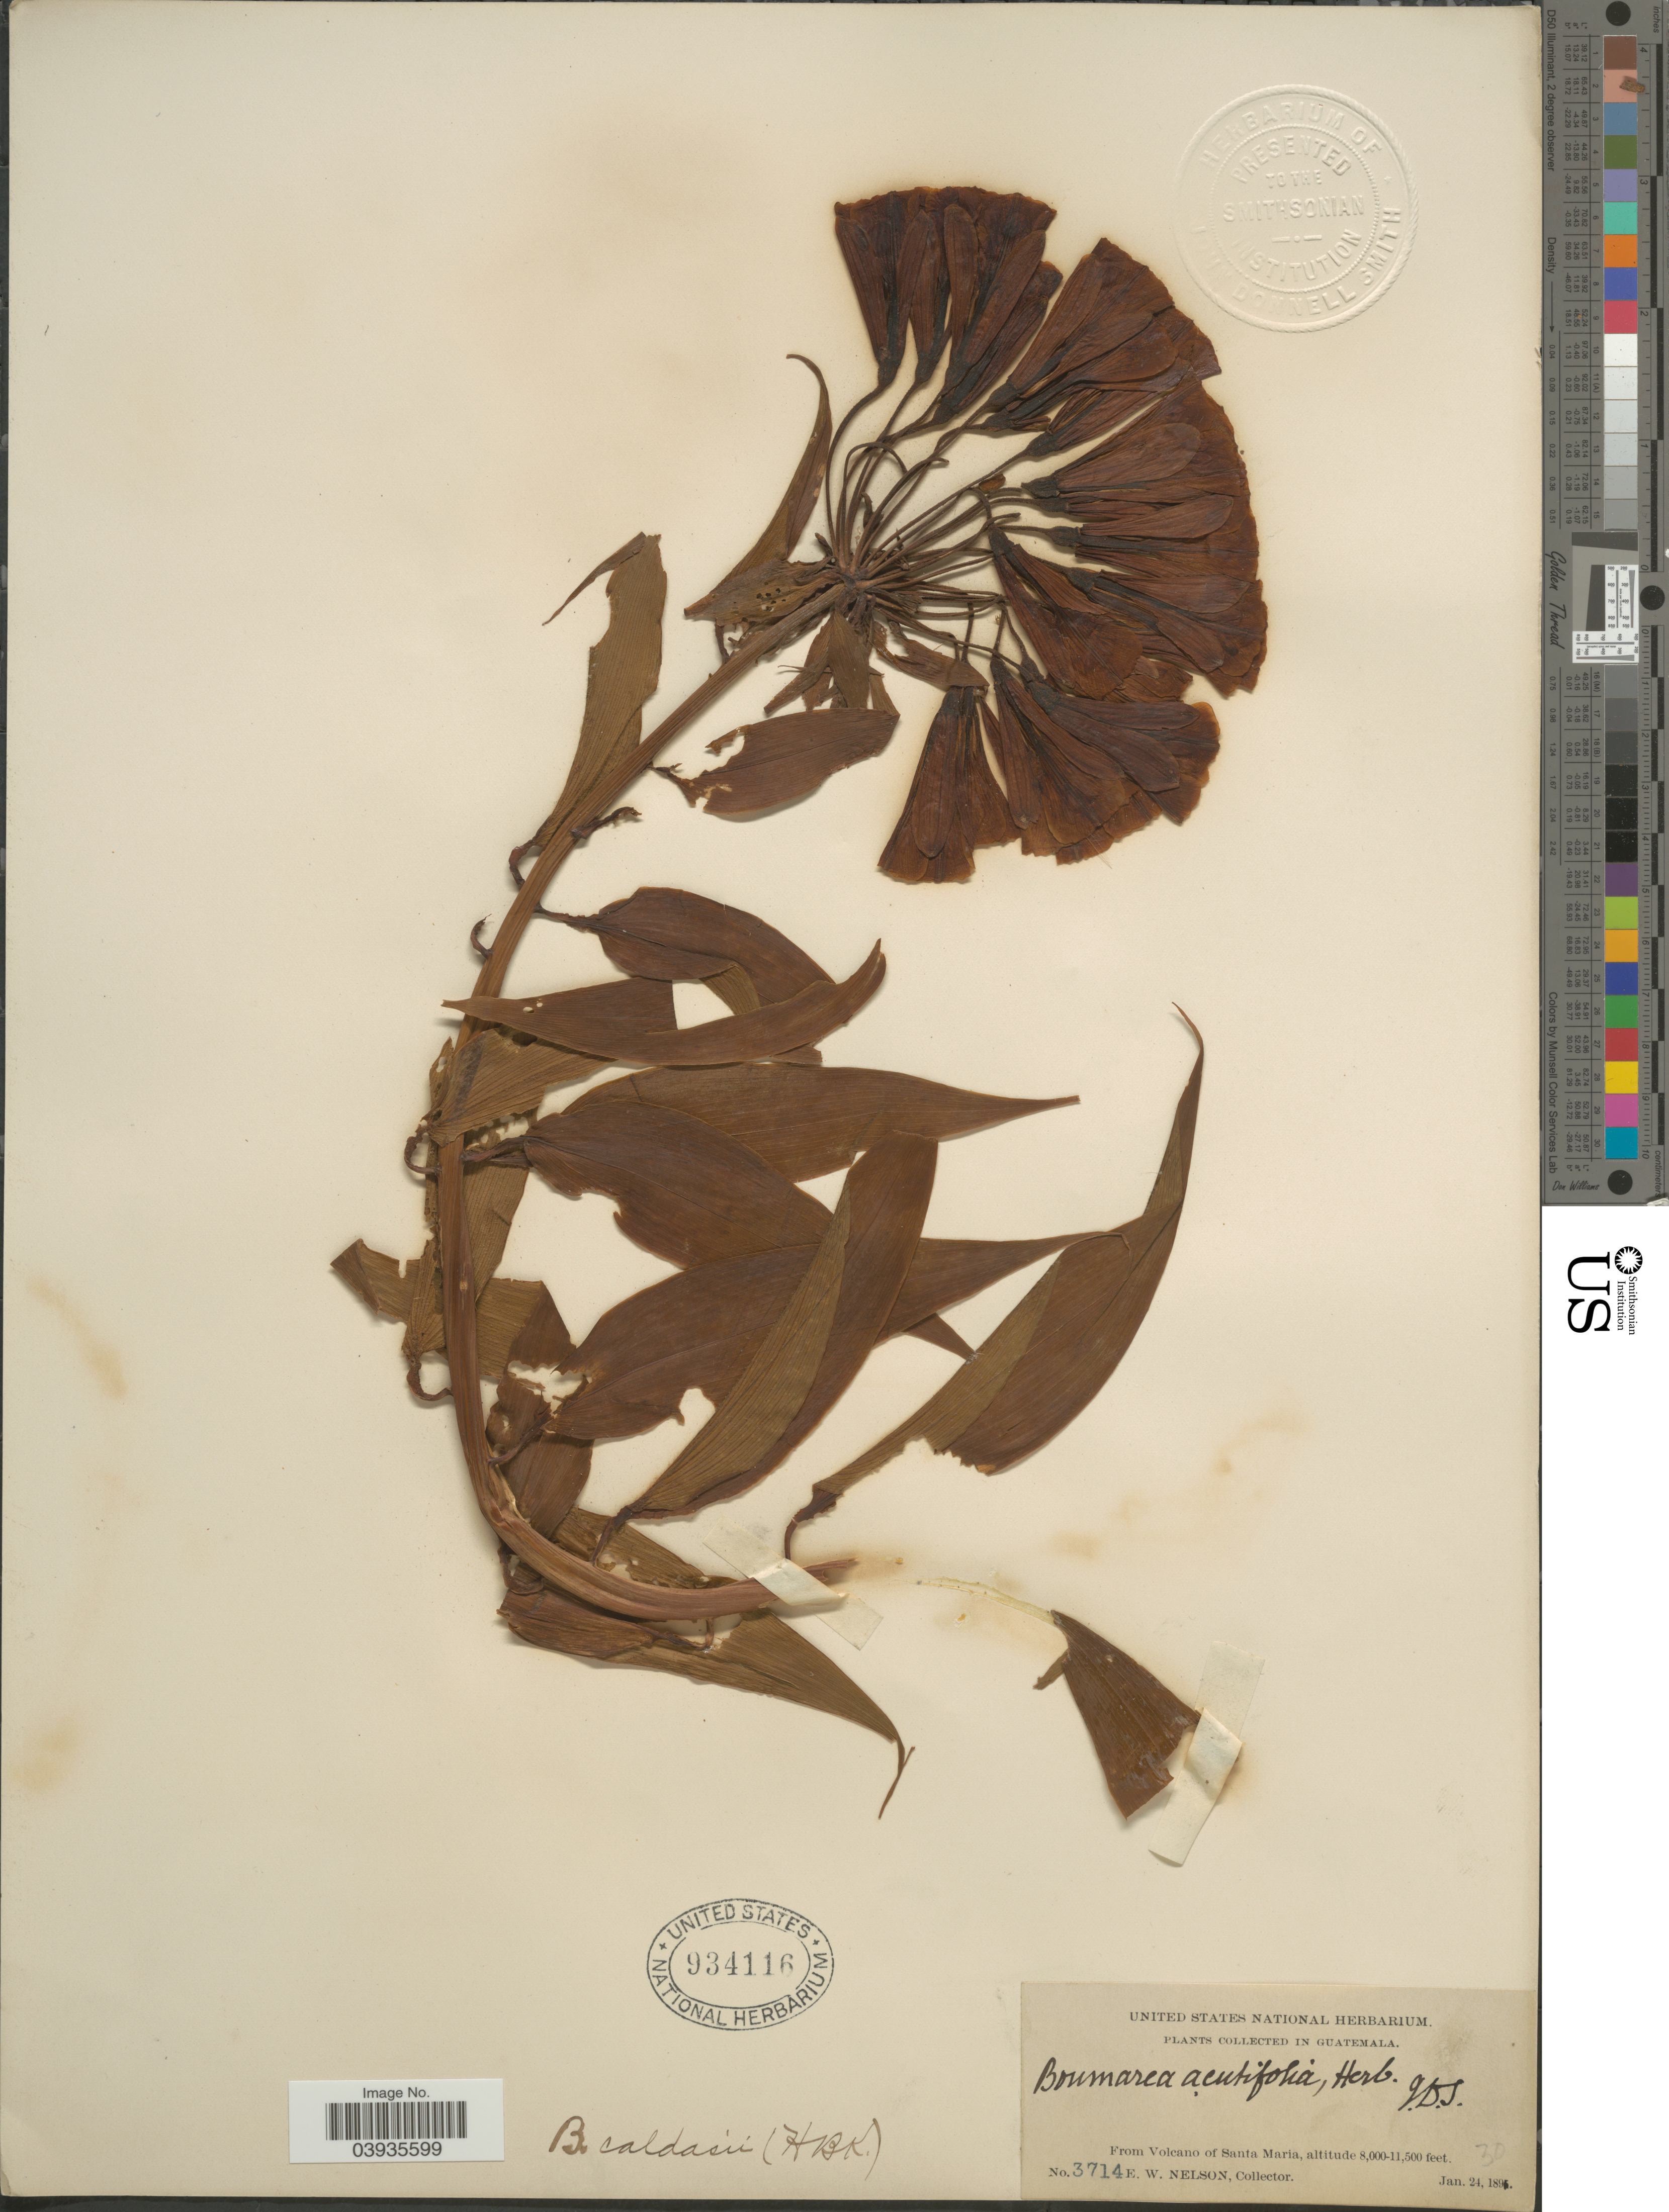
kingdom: Plantae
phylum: Tracheophyta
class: Liliopsida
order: Liliales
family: Alstroemeriaceae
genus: Bomarea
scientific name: Bomarea caldasii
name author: (Kunth) Asch. & Graebener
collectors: E. W. Nelson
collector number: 3714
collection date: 1891-01-24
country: Guatemala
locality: From Volcano of Santa Maria.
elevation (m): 2438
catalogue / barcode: US 934116